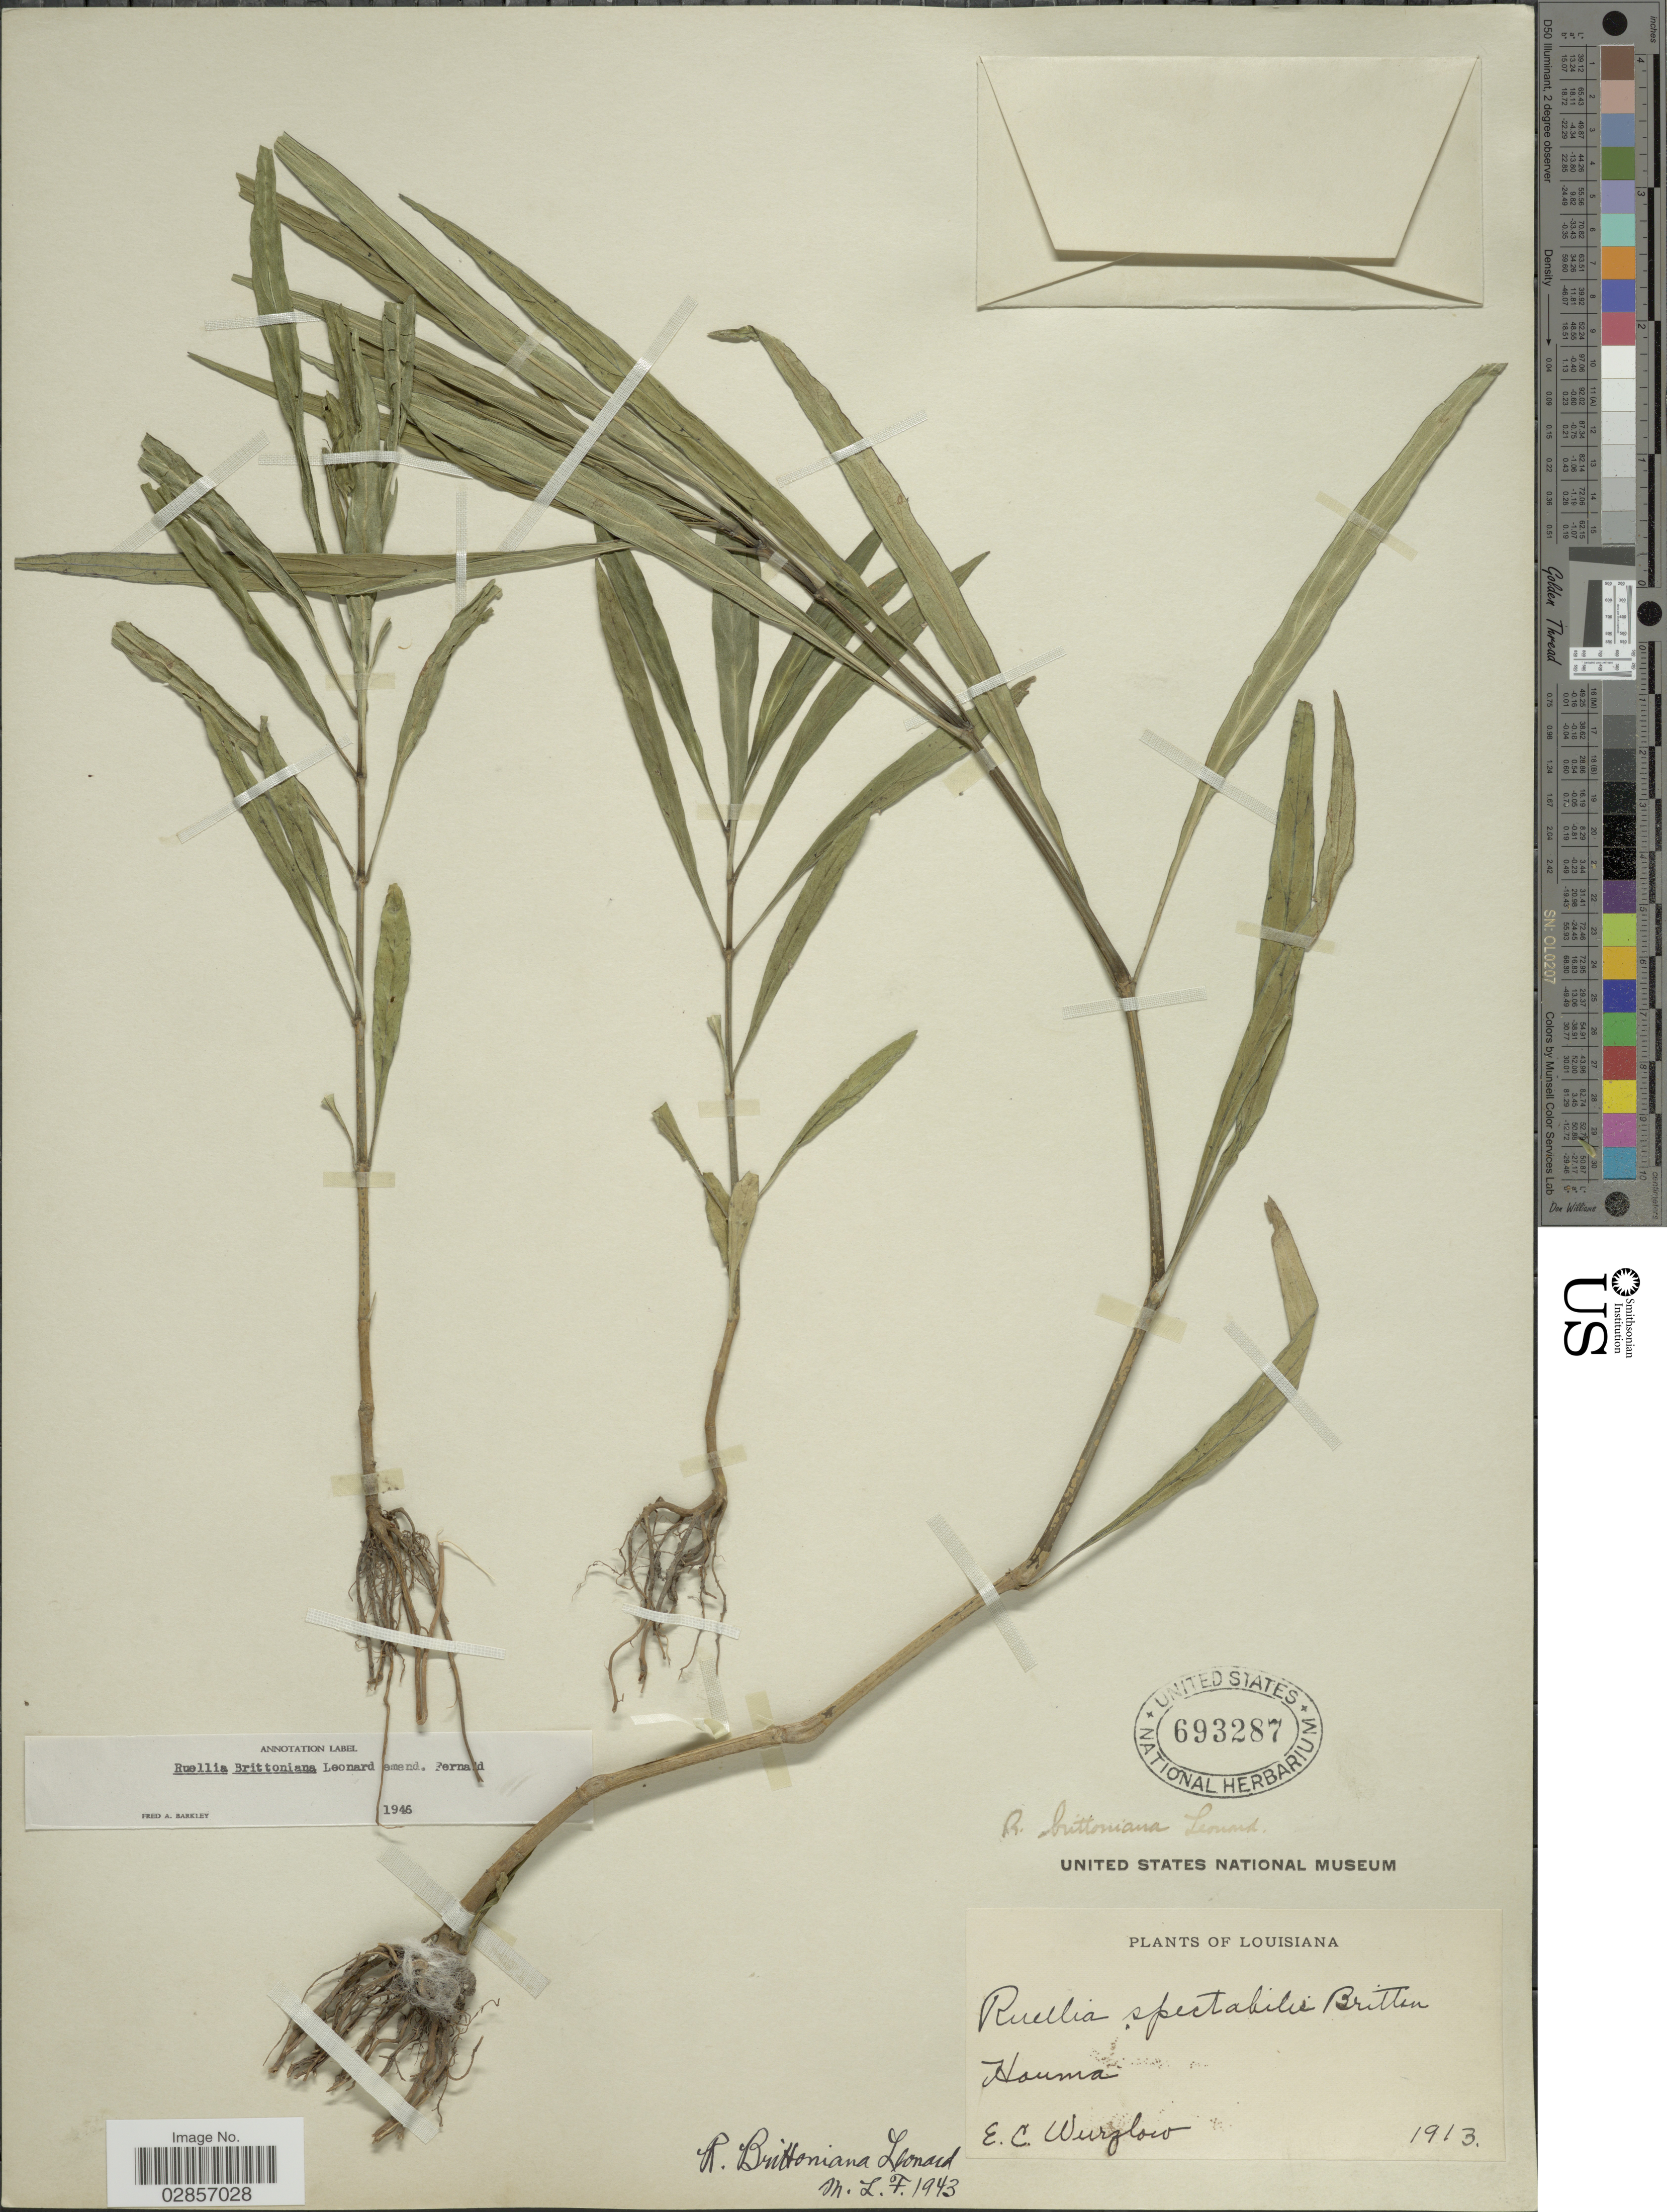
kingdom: Plantae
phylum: Tracheophyta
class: Magnoliopsida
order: Lamiales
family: Acanthaceae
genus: Ruellia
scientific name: Ruellia coerulea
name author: Morong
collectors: E. Wurzlow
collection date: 1913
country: United States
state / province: Louisiana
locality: Hauma.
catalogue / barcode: US 693287